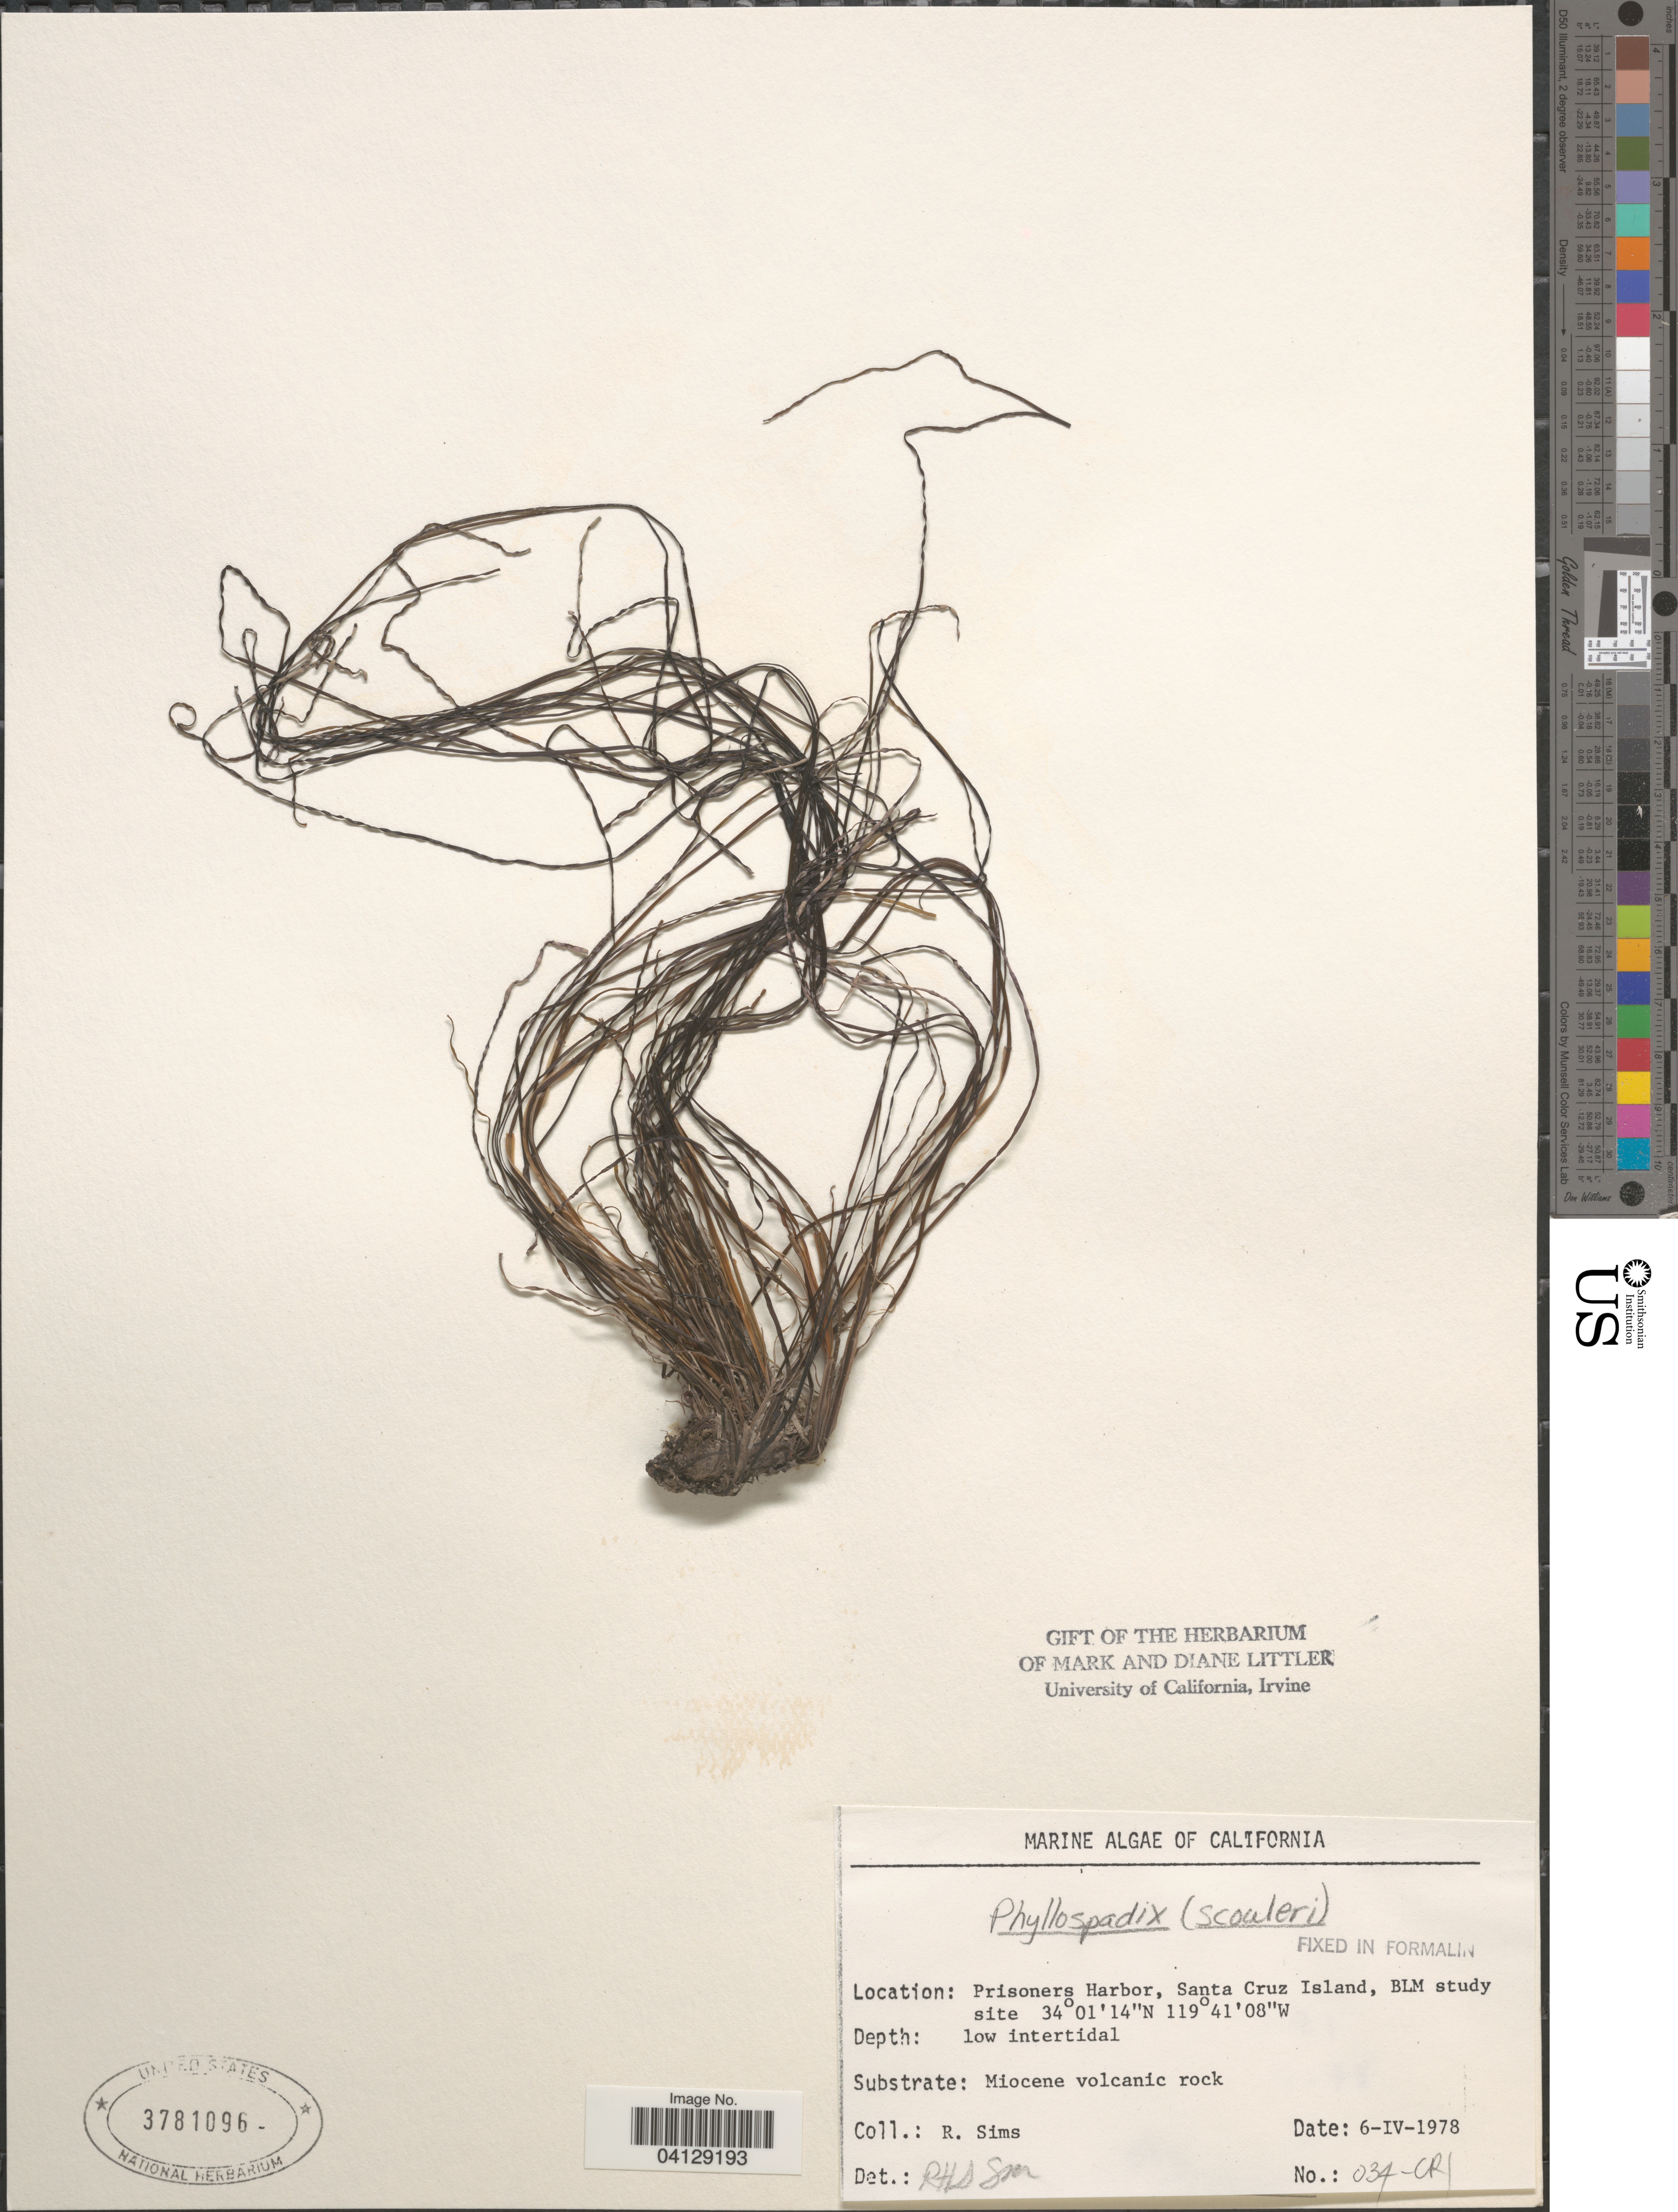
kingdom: Plantae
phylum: Tracheophyta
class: Liliopsida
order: Alismatales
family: Zosteraceae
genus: Phyllospadix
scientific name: Phyllospadix scouleri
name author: Hook.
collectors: R. Sims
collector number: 034-CRI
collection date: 1978-04-06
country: United States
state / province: California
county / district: Santa Barbara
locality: Prisoners Harbor, Santa Cruz Island, BLM study site.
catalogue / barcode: US 3781096